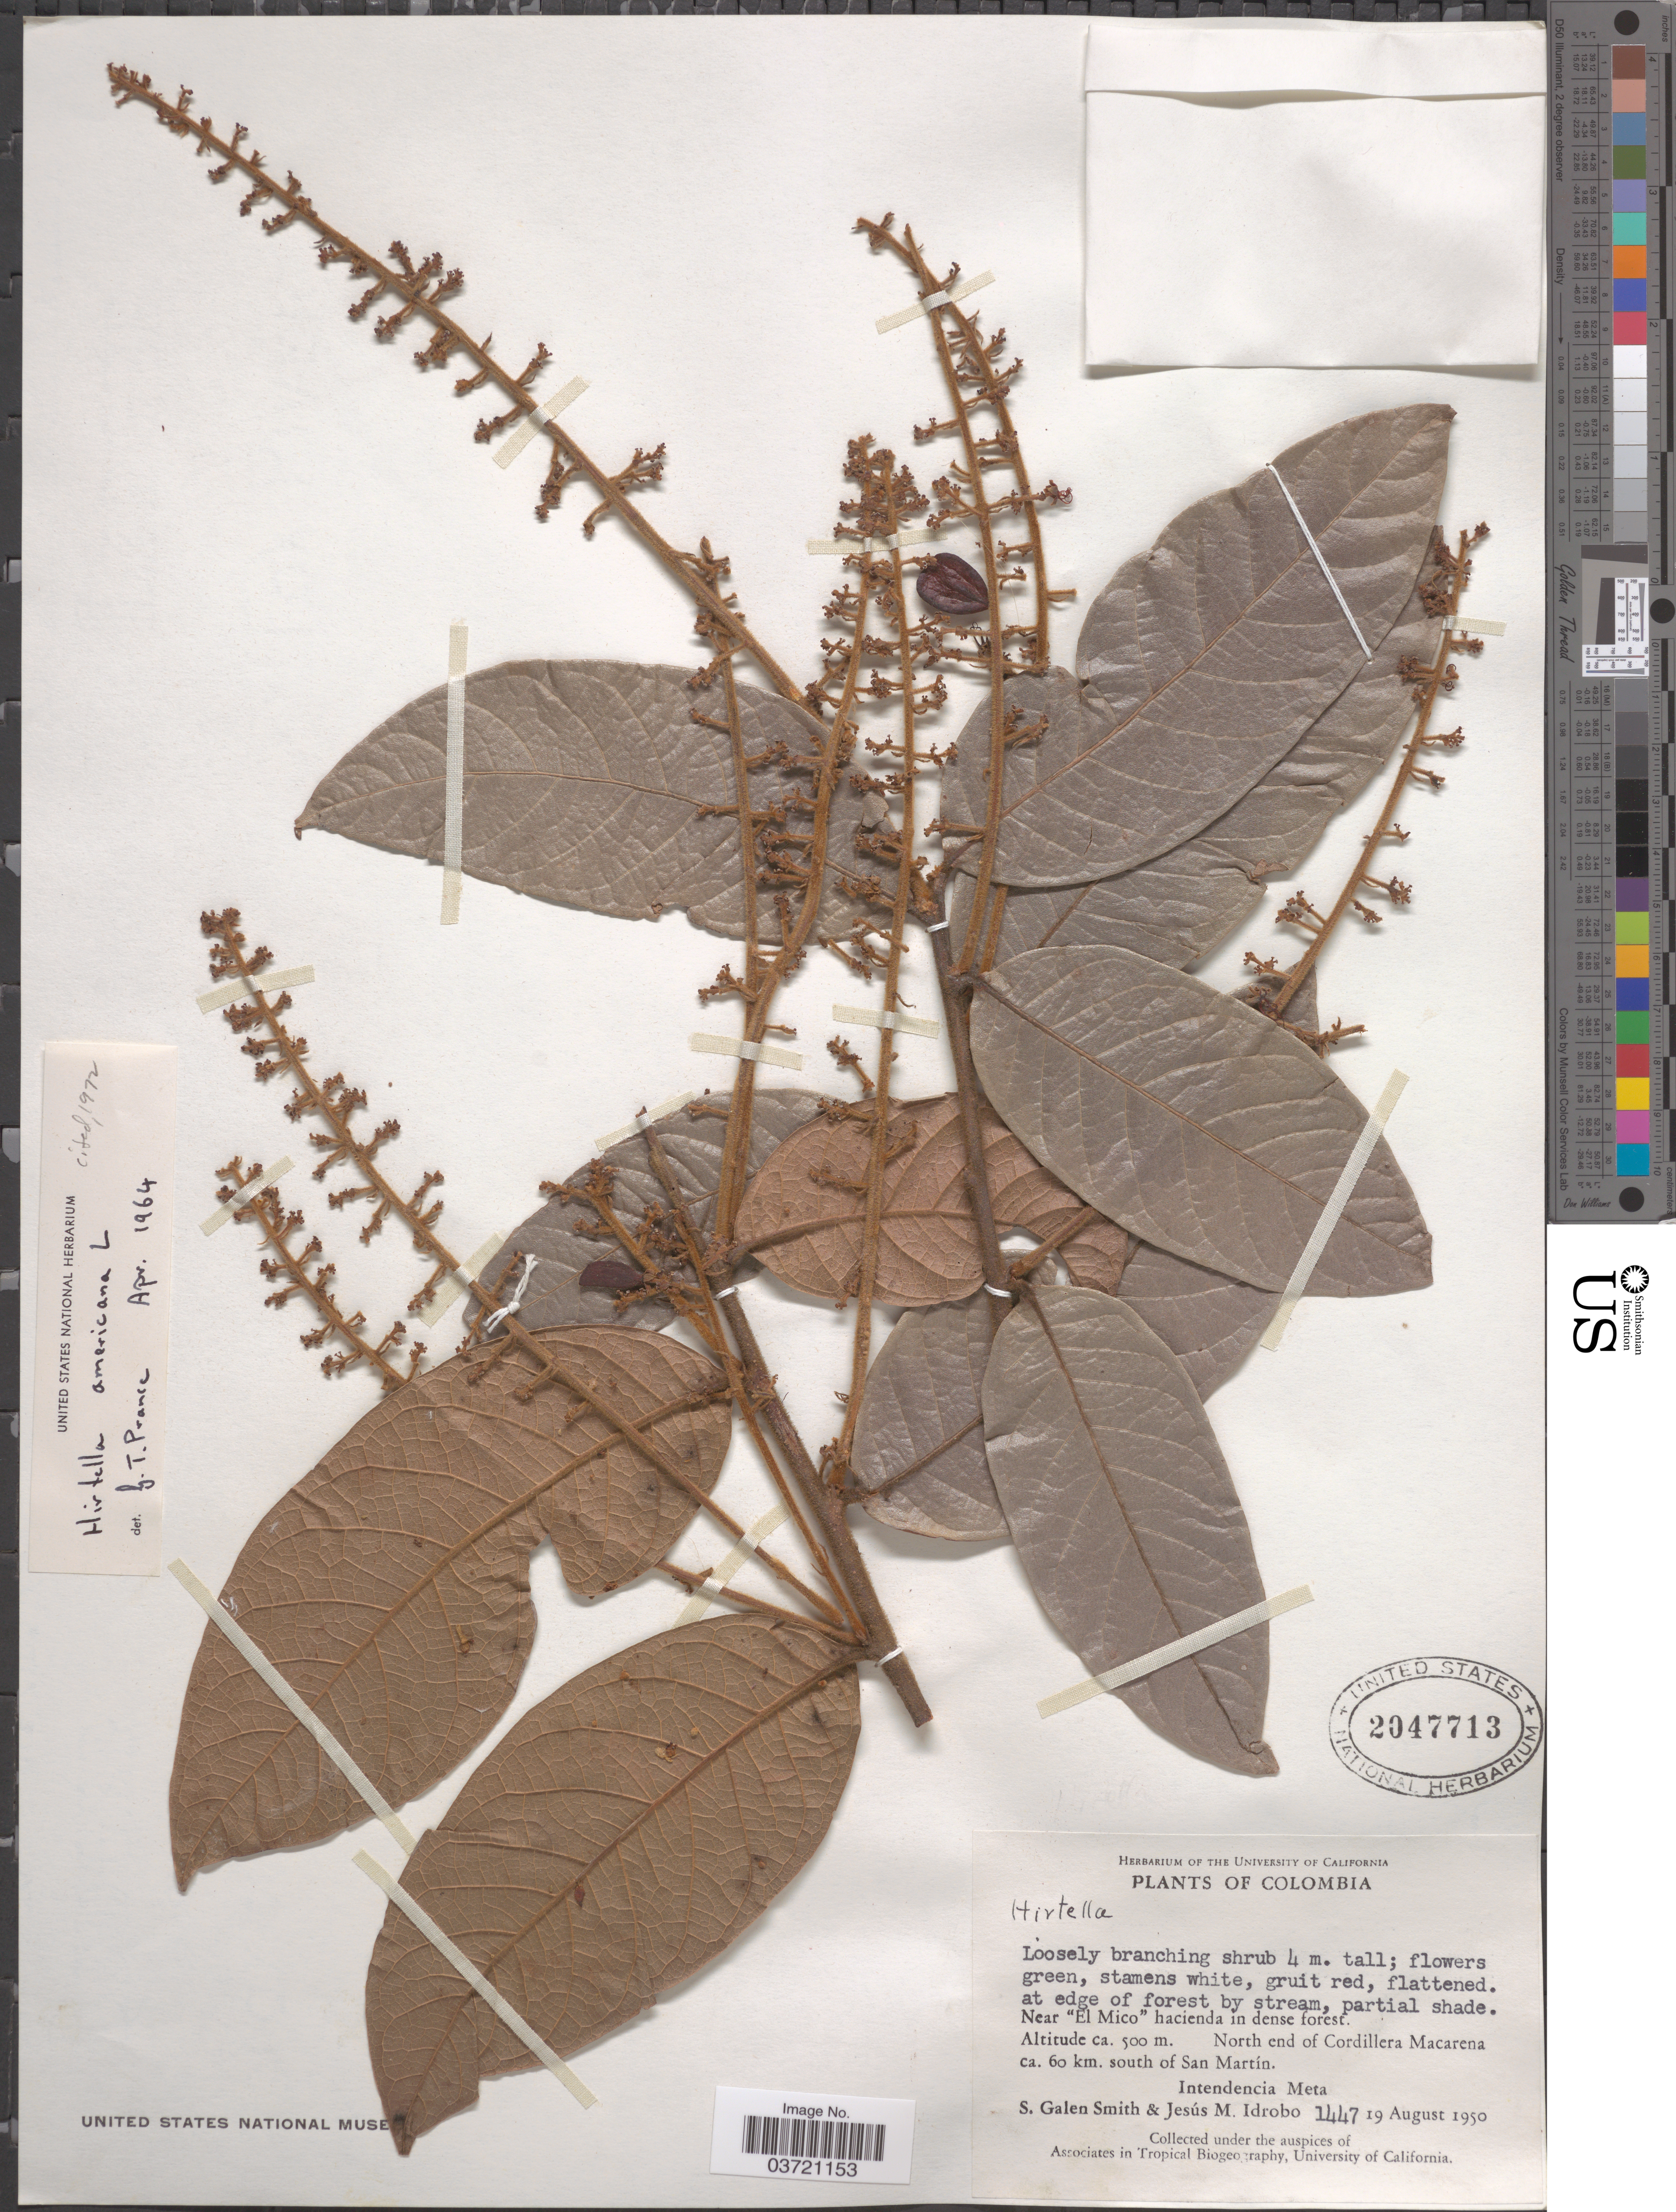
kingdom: Plantae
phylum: Tracheophyta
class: Magnoliopsida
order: Malpighiales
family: Chrysobalanaceae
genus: Hirtella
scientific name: Hirtella americana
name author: L.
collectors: S. G. Smith & J. M. Idrobo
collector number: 1447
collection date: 1950-08-19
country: Colombia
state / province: Meta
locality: At edge of forest by stream, partial shade. Near "El Mico" hacienda in dense forest. North end of Cordillera Macarena ca. 60 km. south of San Martín. Intendencia Meta.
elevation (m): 500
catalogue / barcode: US 2047713